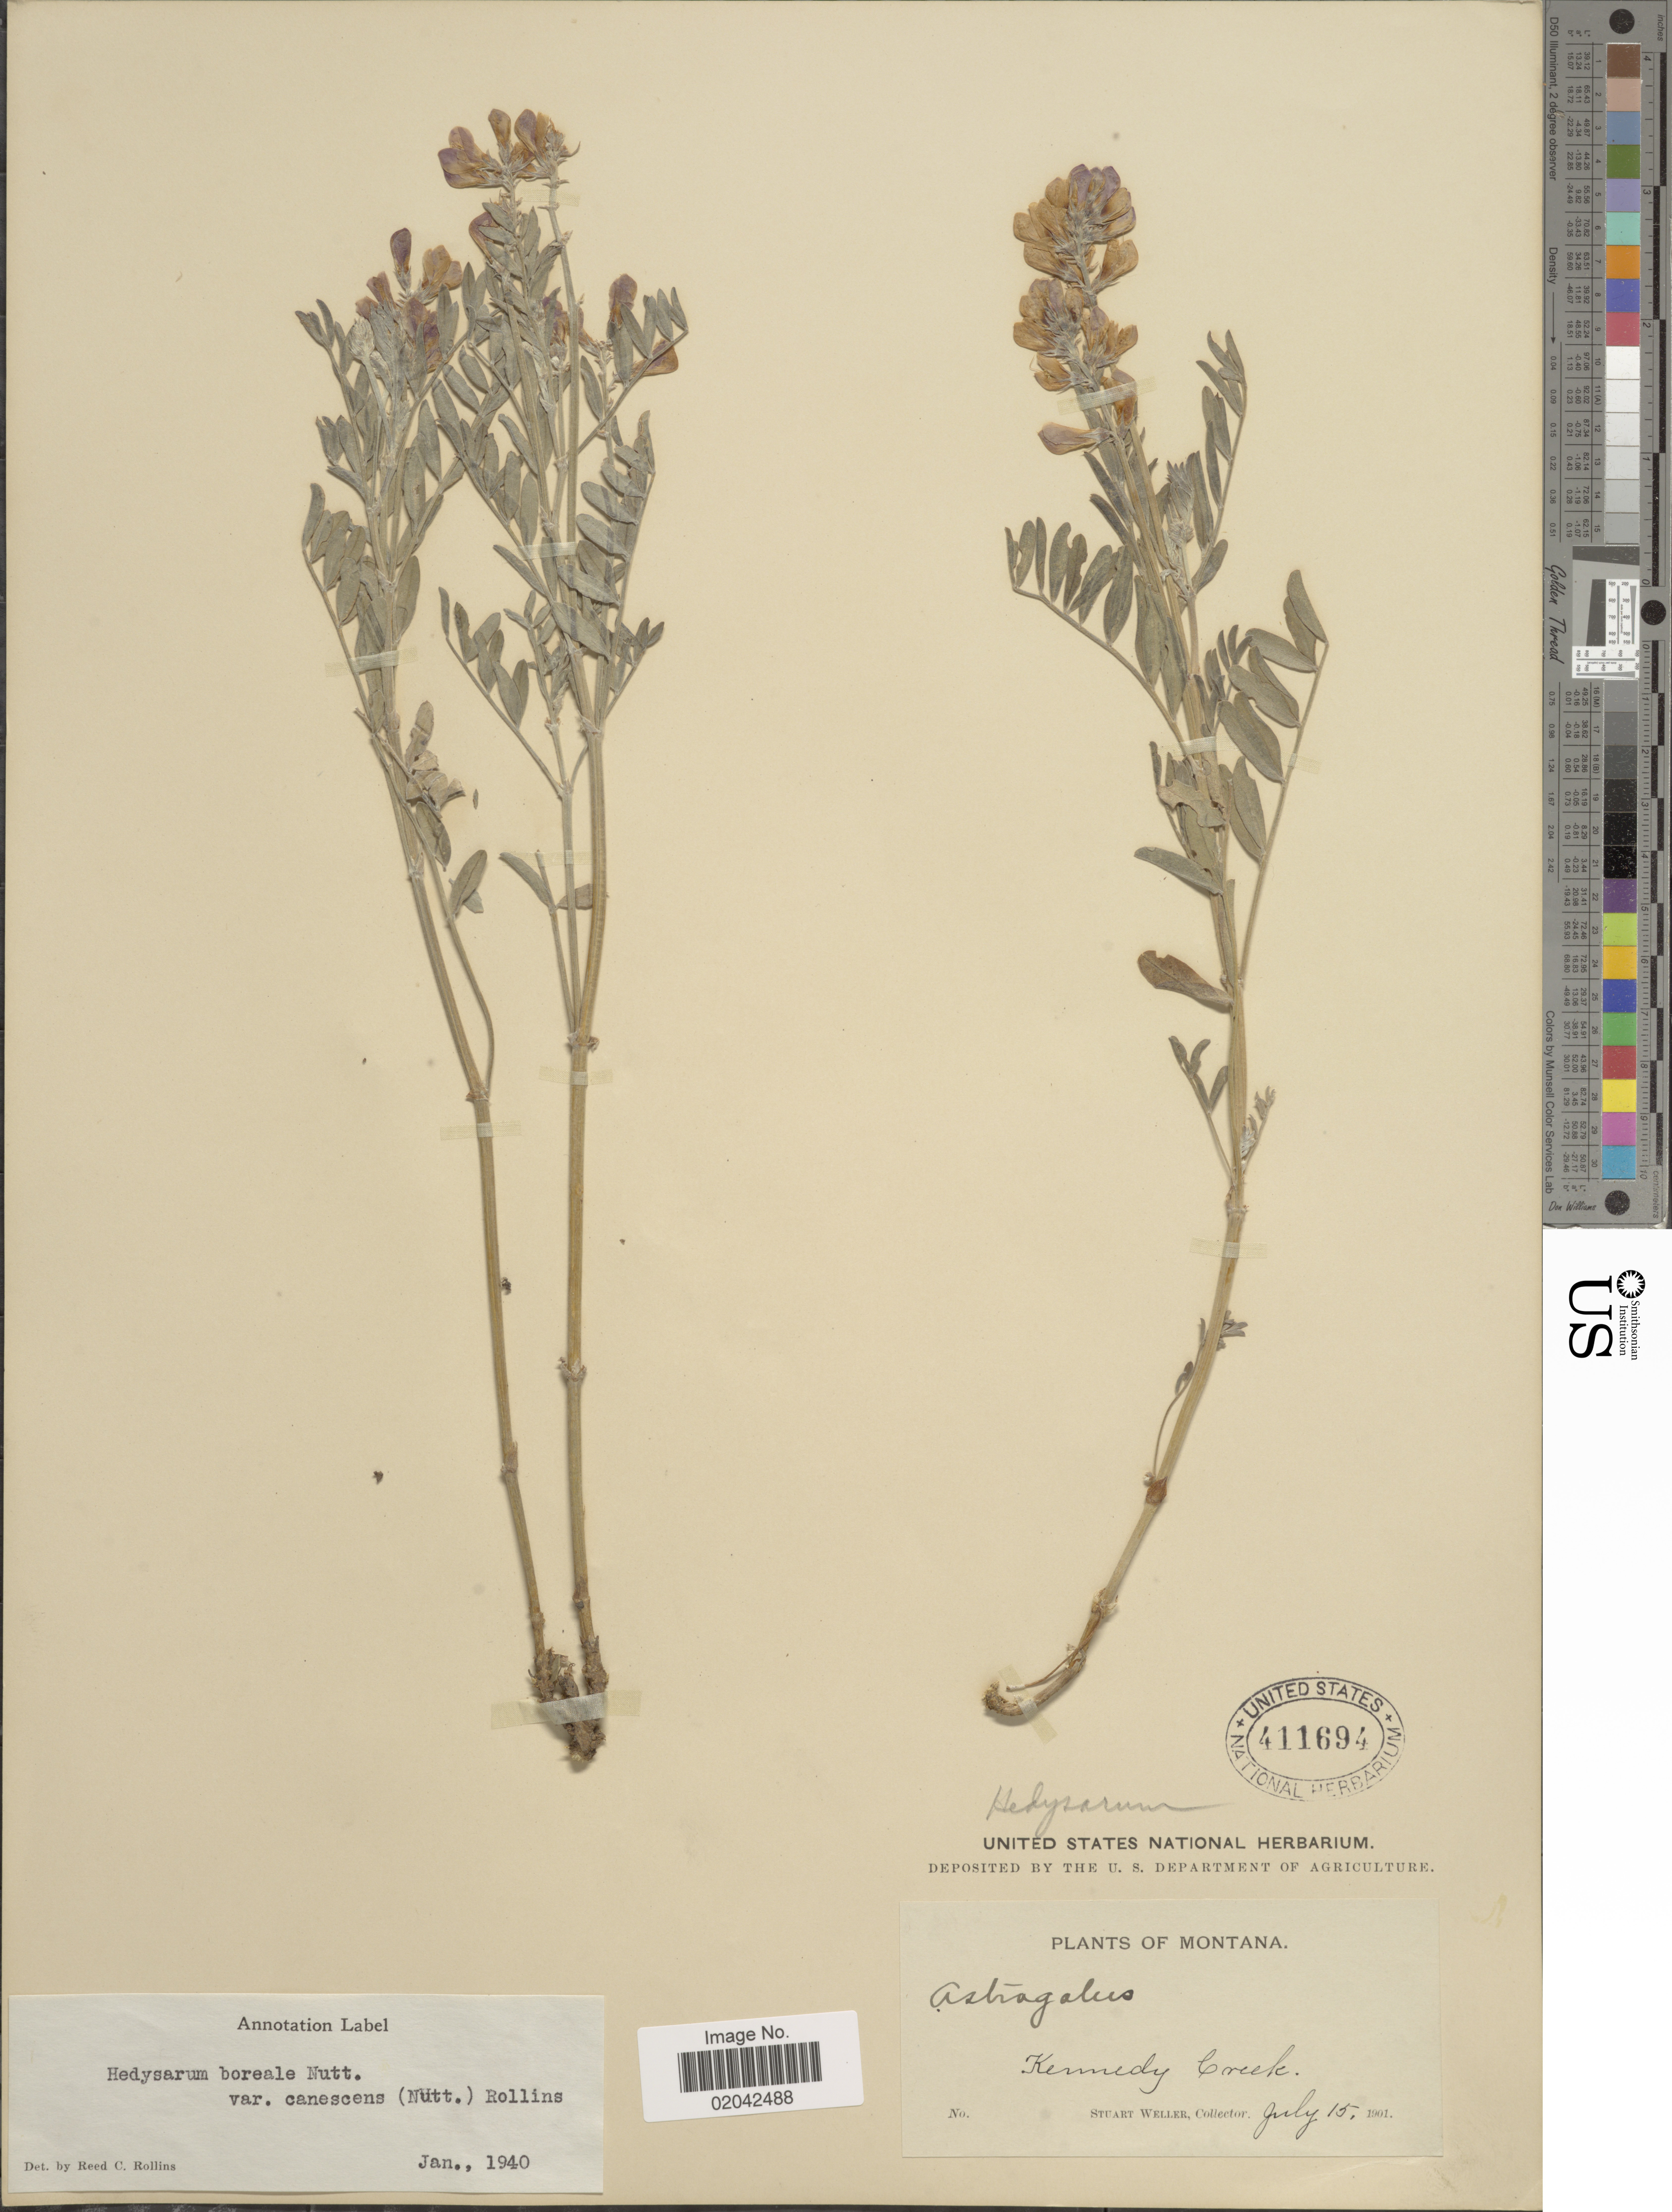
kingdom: Plantae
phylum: Tracheophyta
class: Magnoliopsida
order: Fabales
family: Fabaceae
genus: Hedysarum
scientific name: Hedysarum boreale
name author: Nutt.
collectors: S. Weller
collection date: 1901-07-15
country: United States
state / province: Montana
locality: Kennedy Creek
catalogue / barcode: US 411694